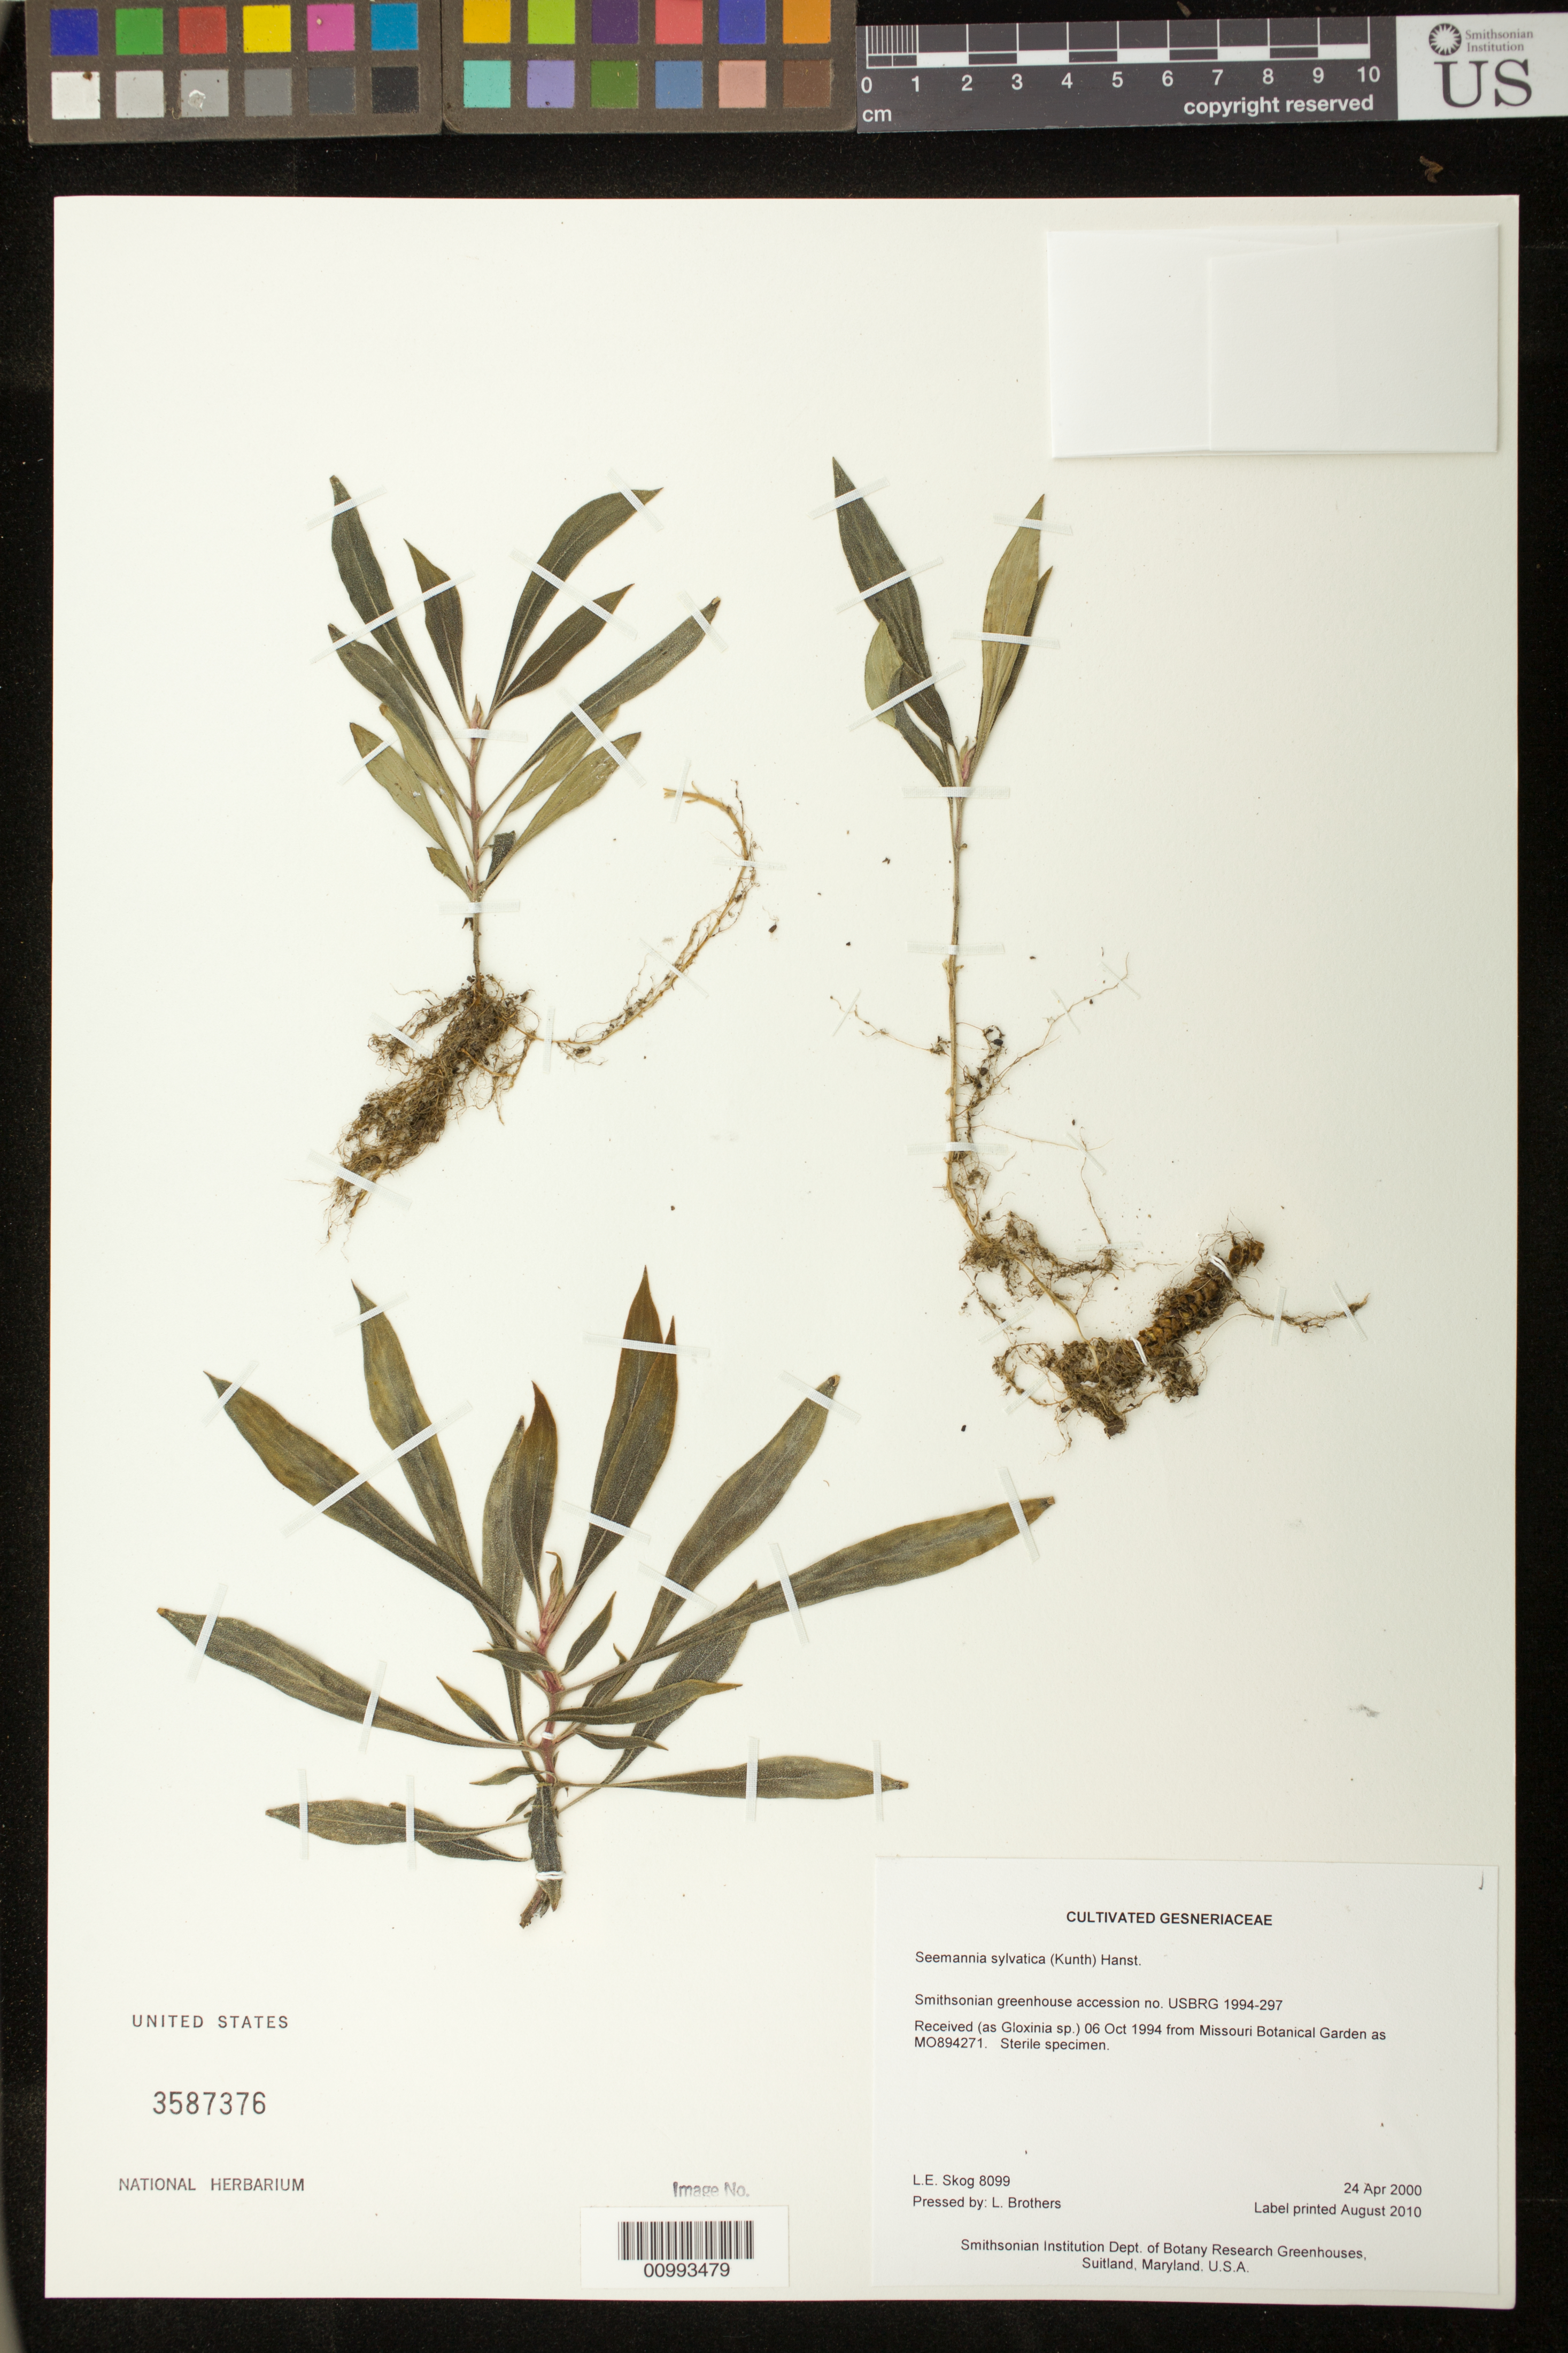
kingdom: Plantae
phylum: Tracheophyta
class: Magnoliopsida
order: Lamiales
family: Gesneriaceae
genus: Seemannia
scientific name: Seemannia sylvatica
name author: (Kunth) Hanst.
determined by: Boggan, J. K., (US), NMNH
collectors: L. E. Skog & L. Brothers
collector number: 8099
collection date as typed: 24 Apr 2000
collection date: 2000-04-24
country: United States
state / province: Maryland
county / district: Prince George's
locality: Smithsonian Institution Dept. of Botany Research Greenhouses, Suitland, Maryland, U.S.A.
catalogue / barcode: US 3587376